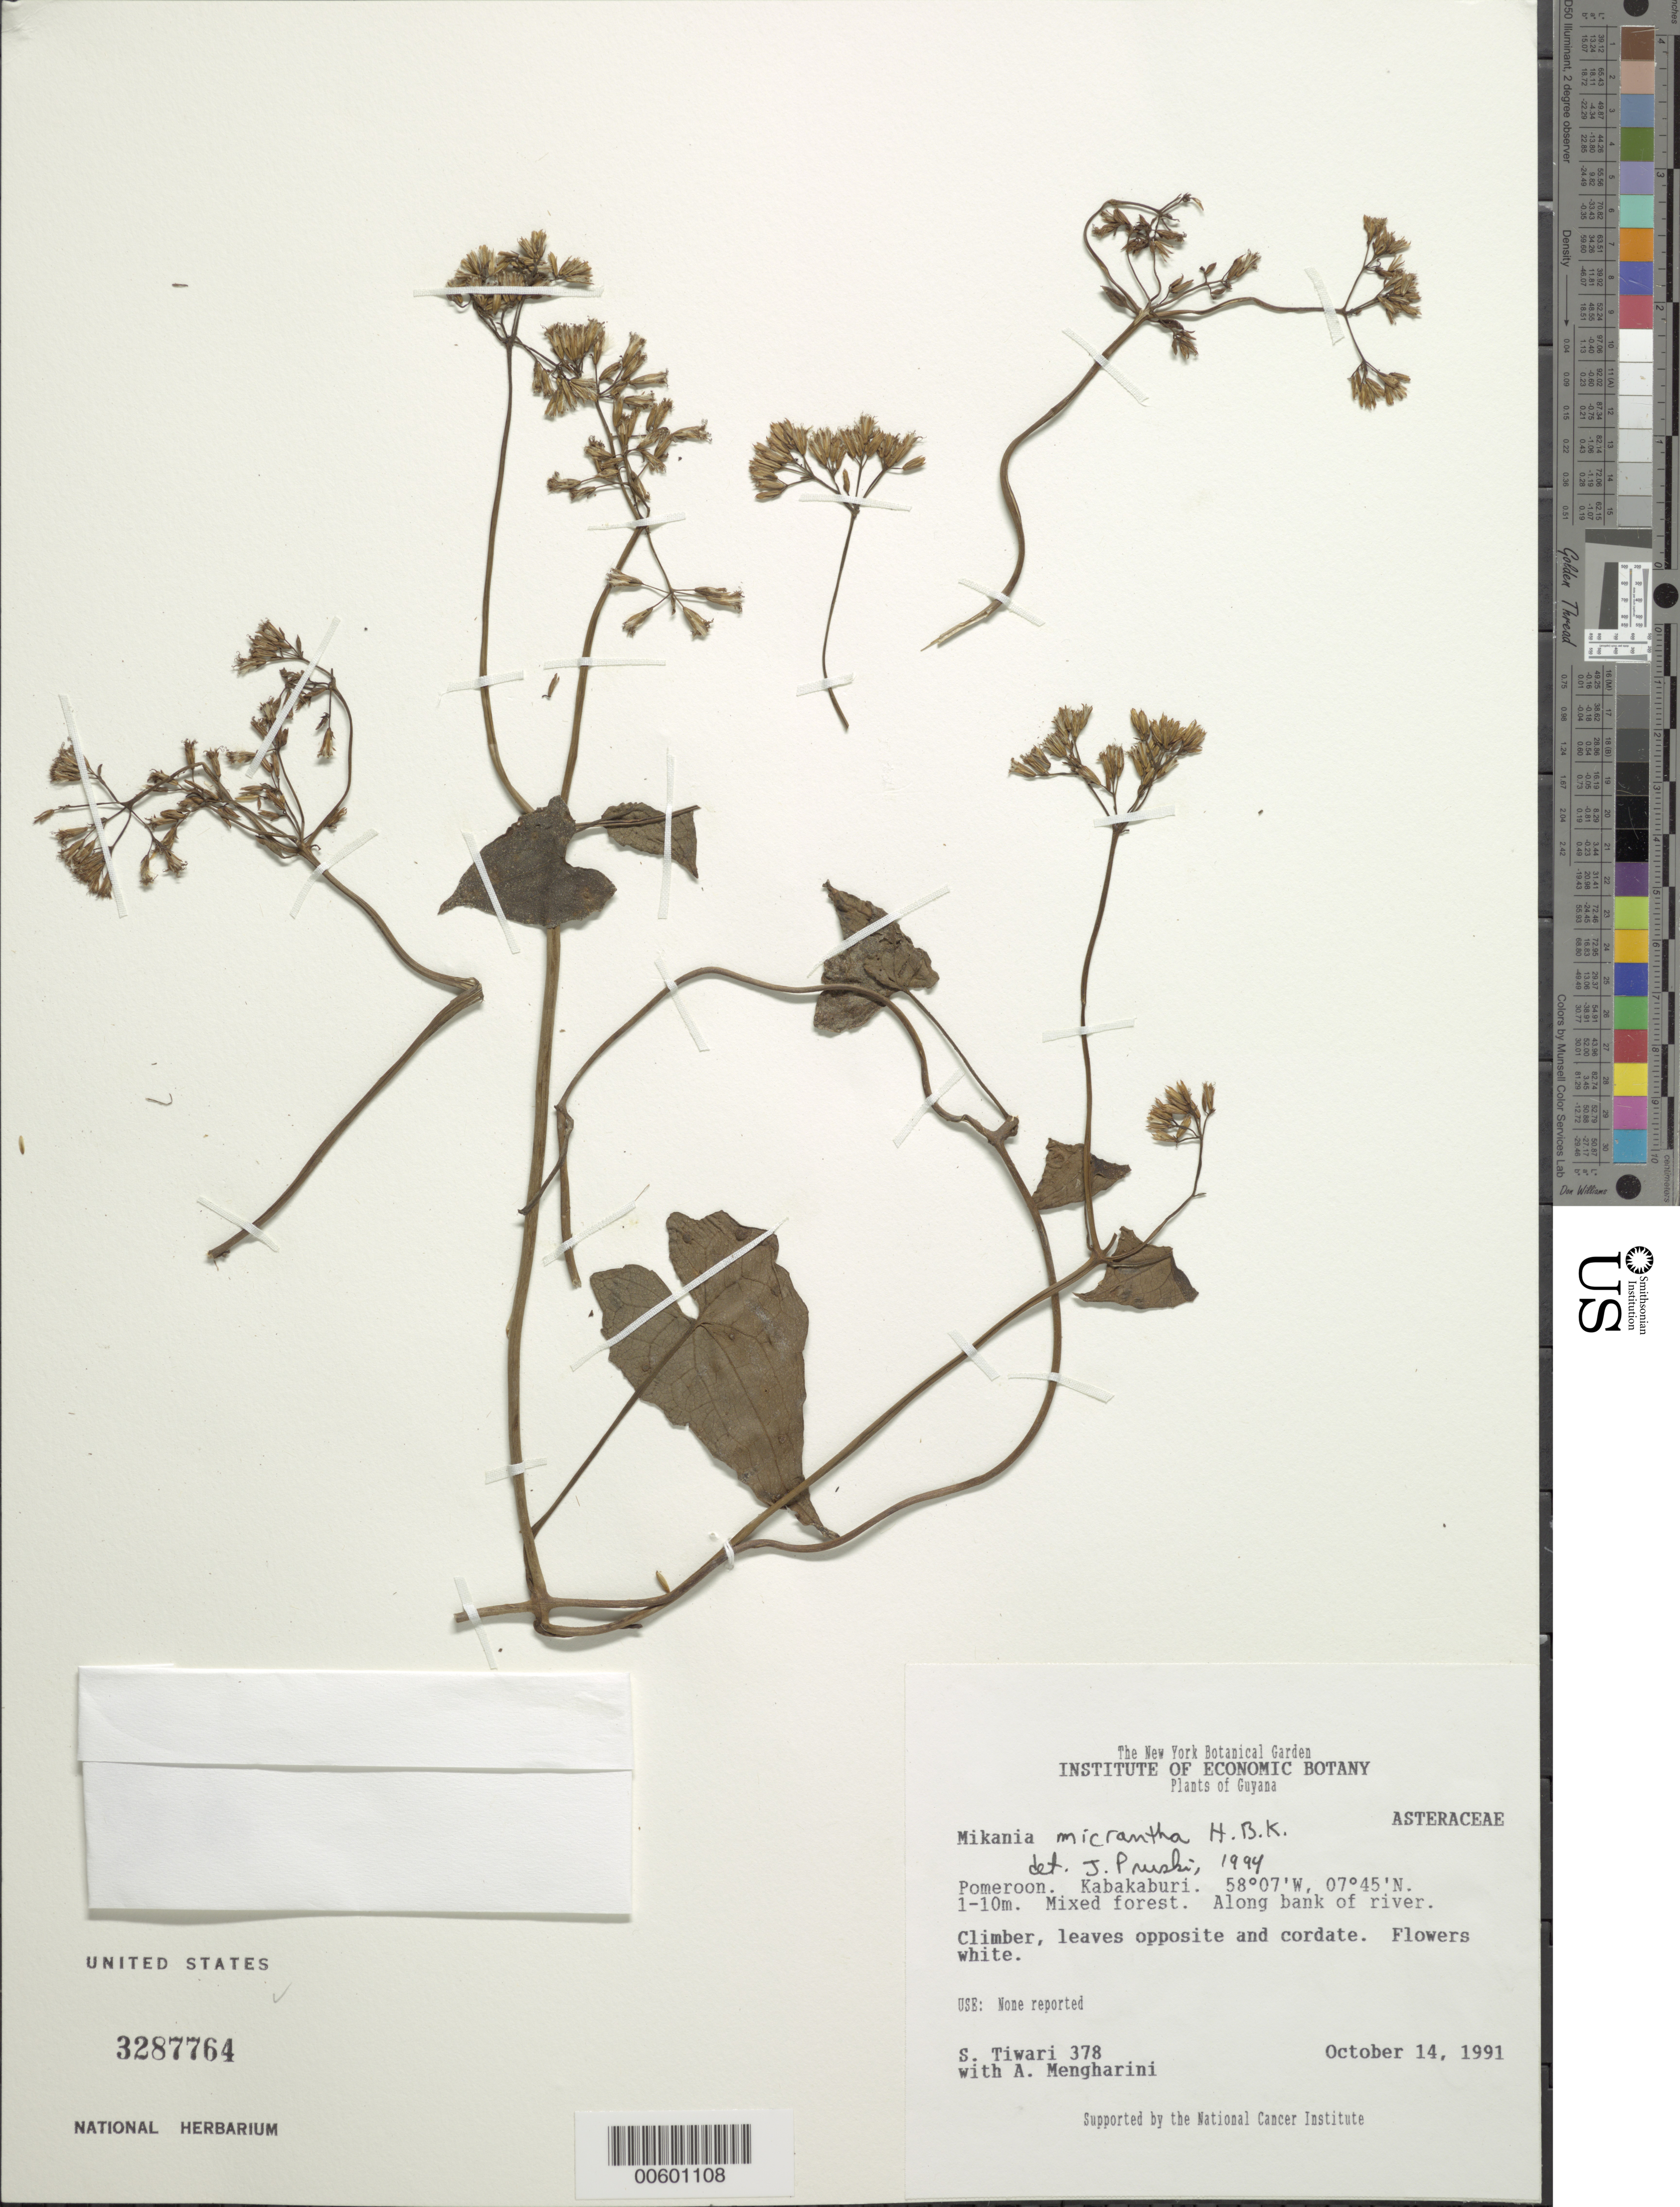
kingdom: Plantae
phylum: Tracheophyta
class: Magnoliopsida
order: Asterales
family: Asteraceae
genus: Mikania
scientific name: Mikania micrantha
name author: Kunth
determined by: Pruski, J. F.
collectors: S. Tiwari & A. Mengharini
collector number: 378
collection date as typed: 14-Oct-91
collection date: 1991-10-14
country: Guyana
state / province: Pomeroon-Supenaam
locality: Kabakaburi, Pomeroon Dist.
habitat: Mixed forest, along bank of river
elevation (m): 1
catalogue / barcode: US 3287764